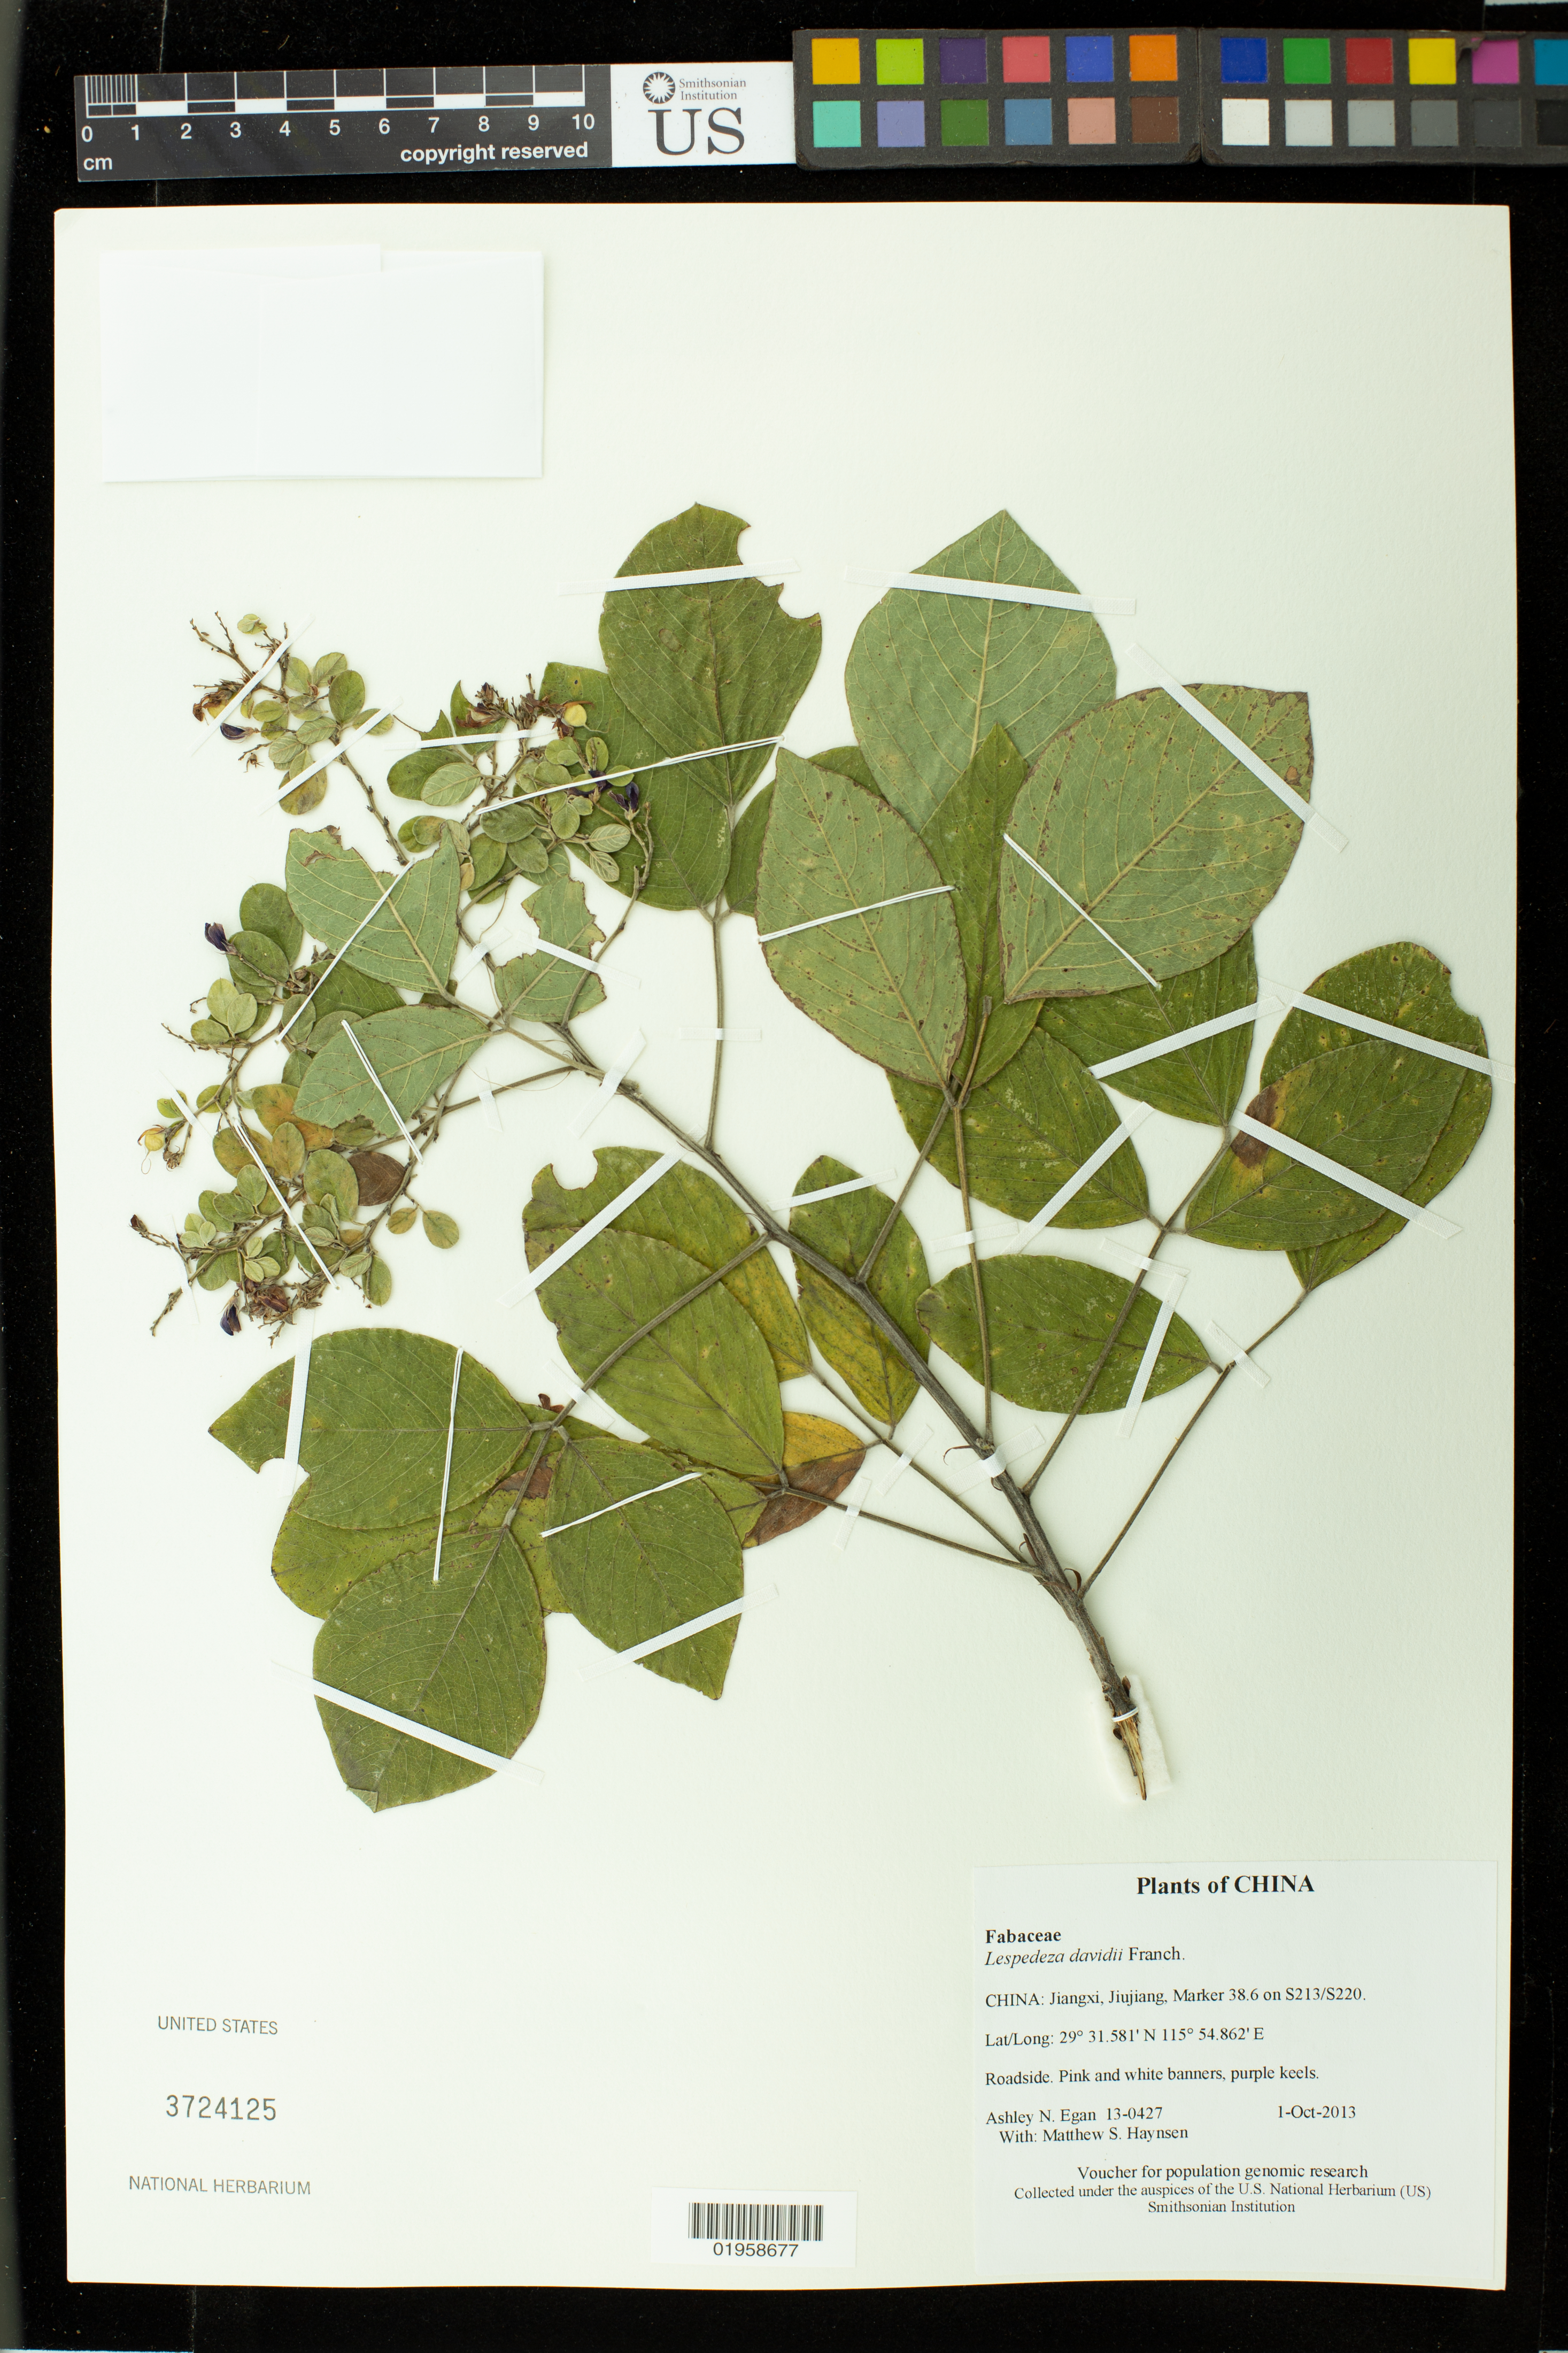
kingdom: Plantae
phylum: Tracheophyta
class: Magnoliopsida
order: Fabales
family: Fabaceae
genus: Lespedeza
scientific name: Lespedeza davidii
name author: Franch.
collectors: A. N. Egan & M. Hansen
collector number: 13-0427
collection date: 2013-10-01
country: China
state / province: Jiangxi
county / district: Jiujiang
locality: Marker 38.6 on S213/S220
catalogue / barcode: US 3724125